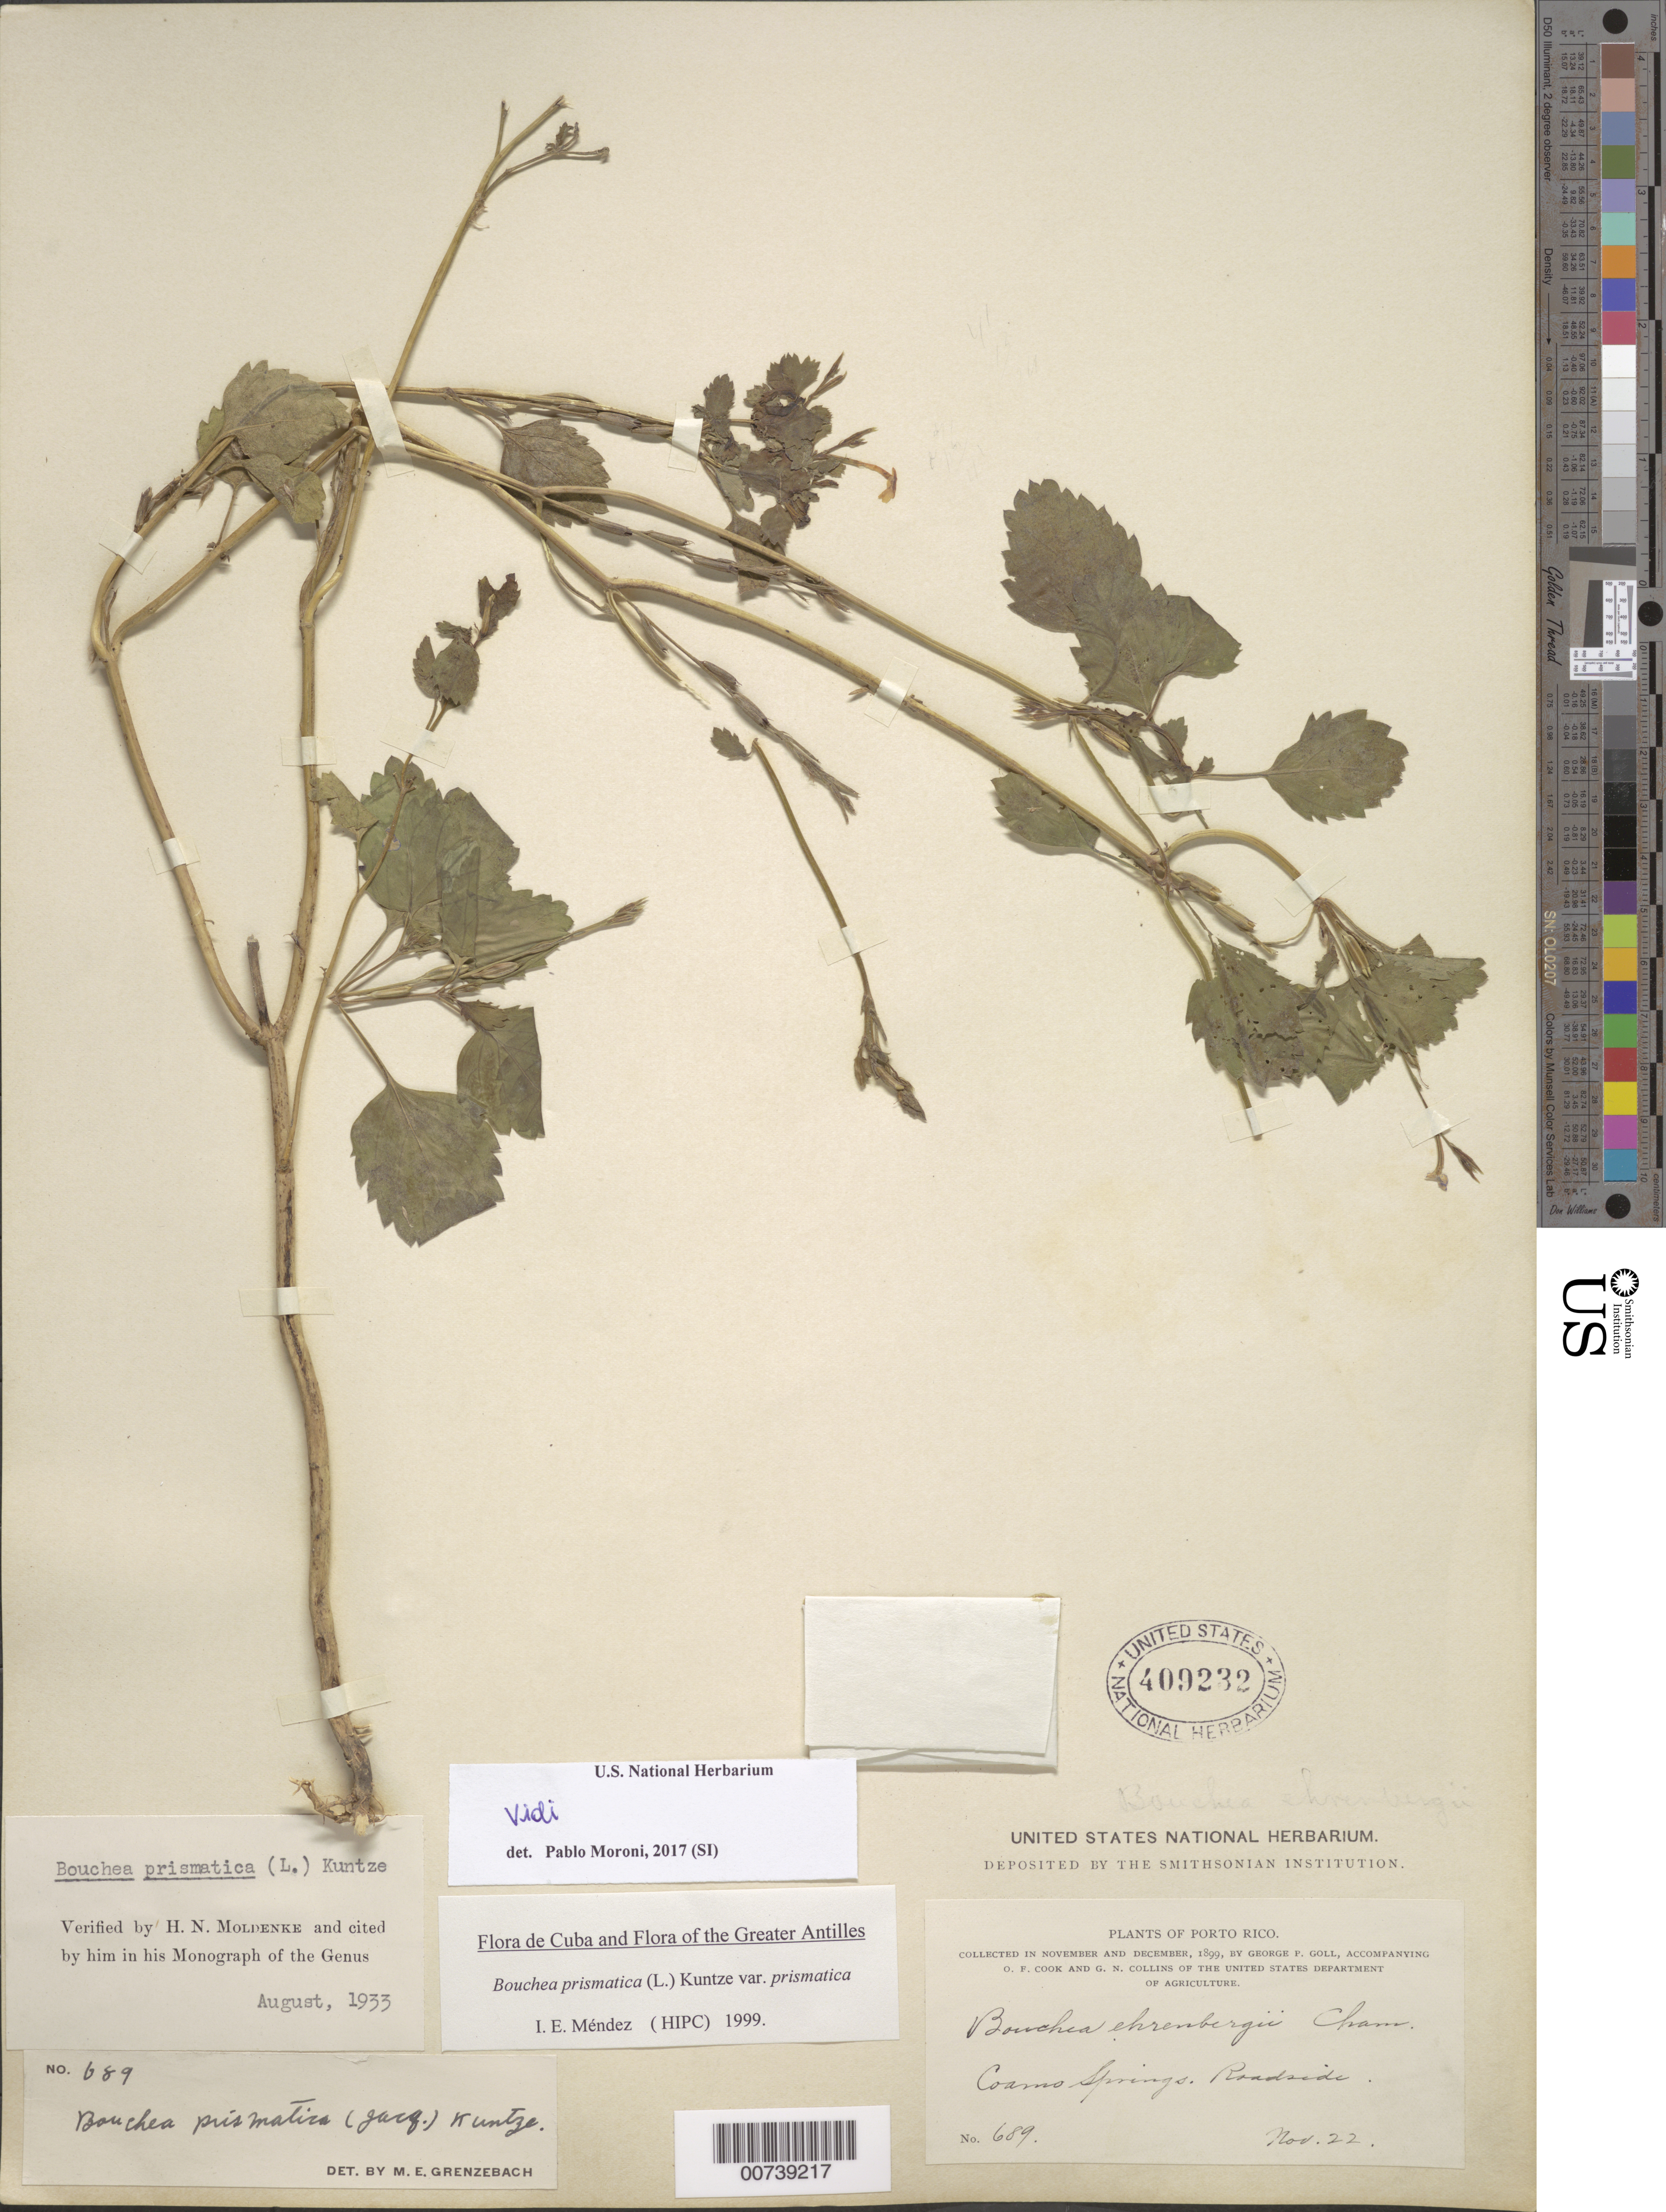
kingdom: Plantae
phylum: Tracheophyta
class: Magnoliopsida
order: Lamiales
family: Verbenaceae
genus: Bouchea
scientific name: Bouchea prismatica var. prismatica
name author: (L.) Kuntze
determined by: Méndez, Isidro E., (HIPC)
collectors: G. Goll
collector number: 689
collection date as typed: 22 Nov 1899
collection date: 1899-11-22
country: Puerto Rico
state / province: Coamo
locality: Coamo Springs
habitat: Roadside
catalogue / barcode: US 409232